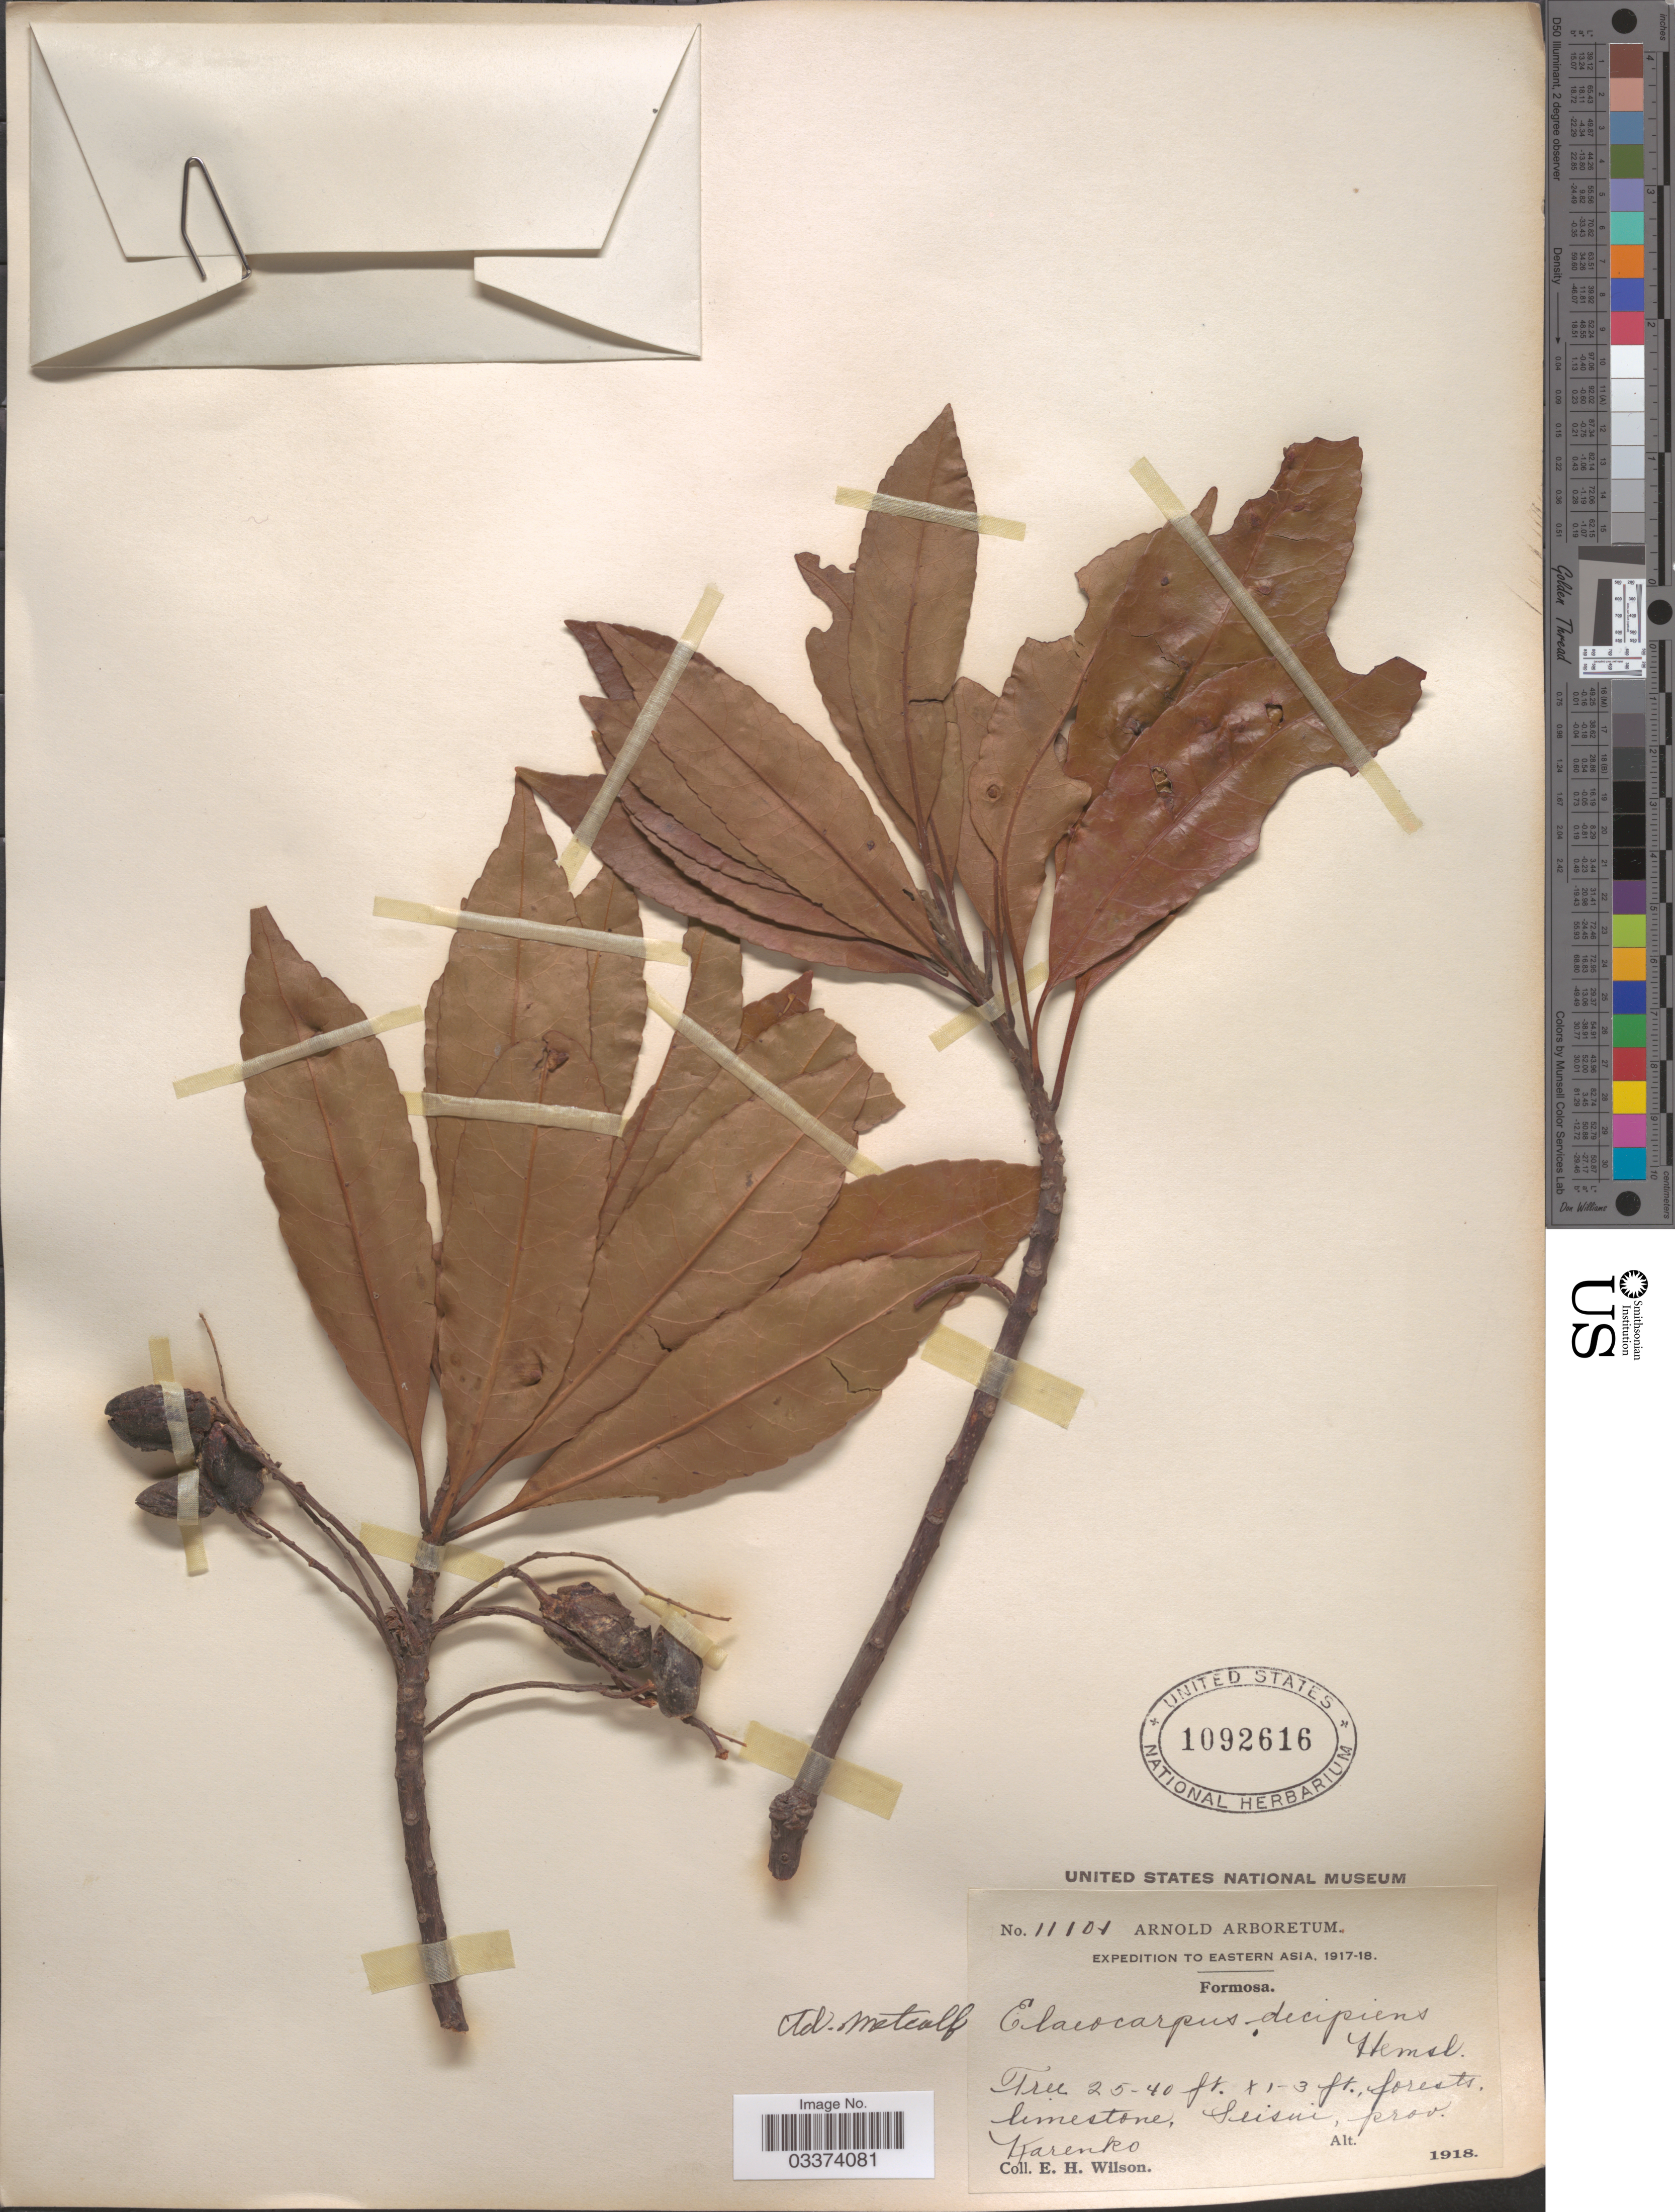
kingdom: Plantae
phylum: Tracheophyta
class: Magnoliopsida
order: Oxalidales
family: Elaeocarpaceae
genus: Elaeocarpus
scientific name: Elaeocarpus decipiens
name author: F.B. Forbes & Hemsl.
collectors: E. Wilson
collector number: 11101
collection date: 1918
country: Taiwan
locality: Formosa. Seisui, prov. Karenko.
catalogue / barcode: US 1092616